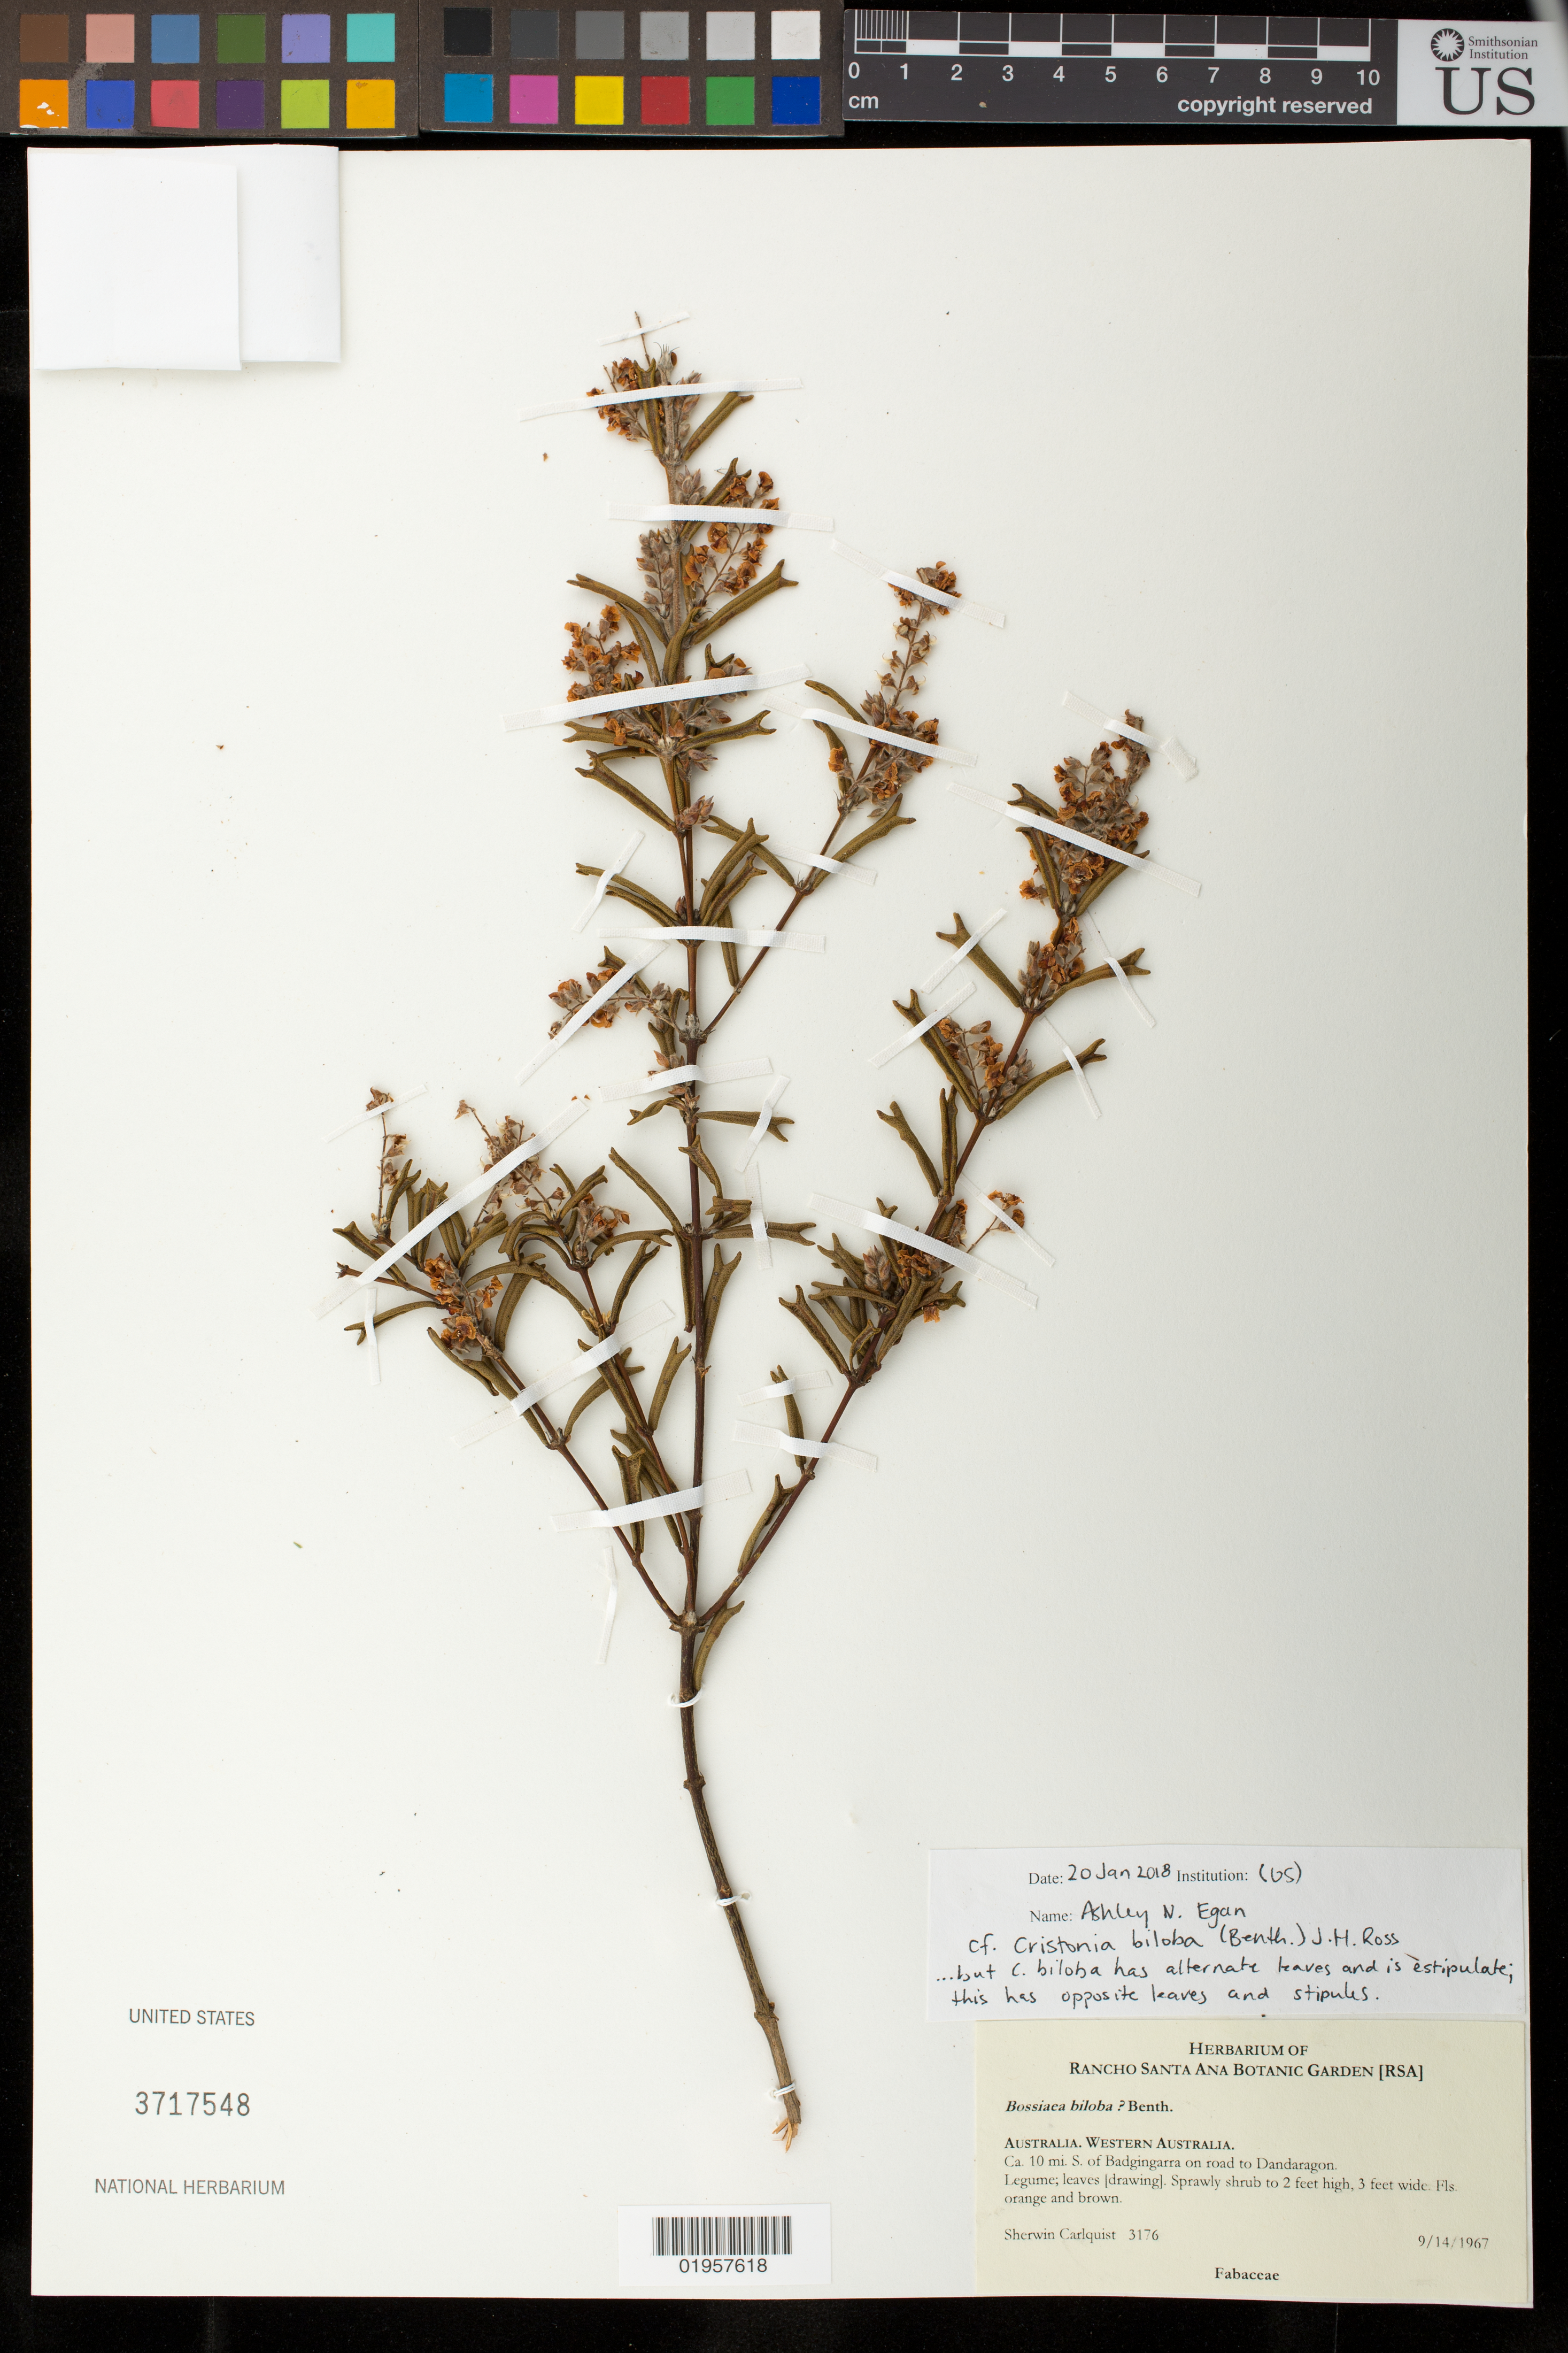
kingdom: Plantae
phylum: Tracheophyta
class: Magnoliopsida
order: Fabales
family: Fabaceae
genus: Cristonia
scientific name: Cristonia biloba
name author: (Benth.) J. H. Ross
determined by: Egan, Ashley N., (US), Smithsonian Institution - National Museum of Natural History (UNITED STATES)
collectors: S. Carlquist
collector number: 3176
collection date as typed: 9/14/1967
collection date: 1967-09-14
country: Australia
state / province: Western Australia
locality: Badgingarra, ca. 10 mi. S; on road to Dandaragon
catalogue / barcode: US 3717548